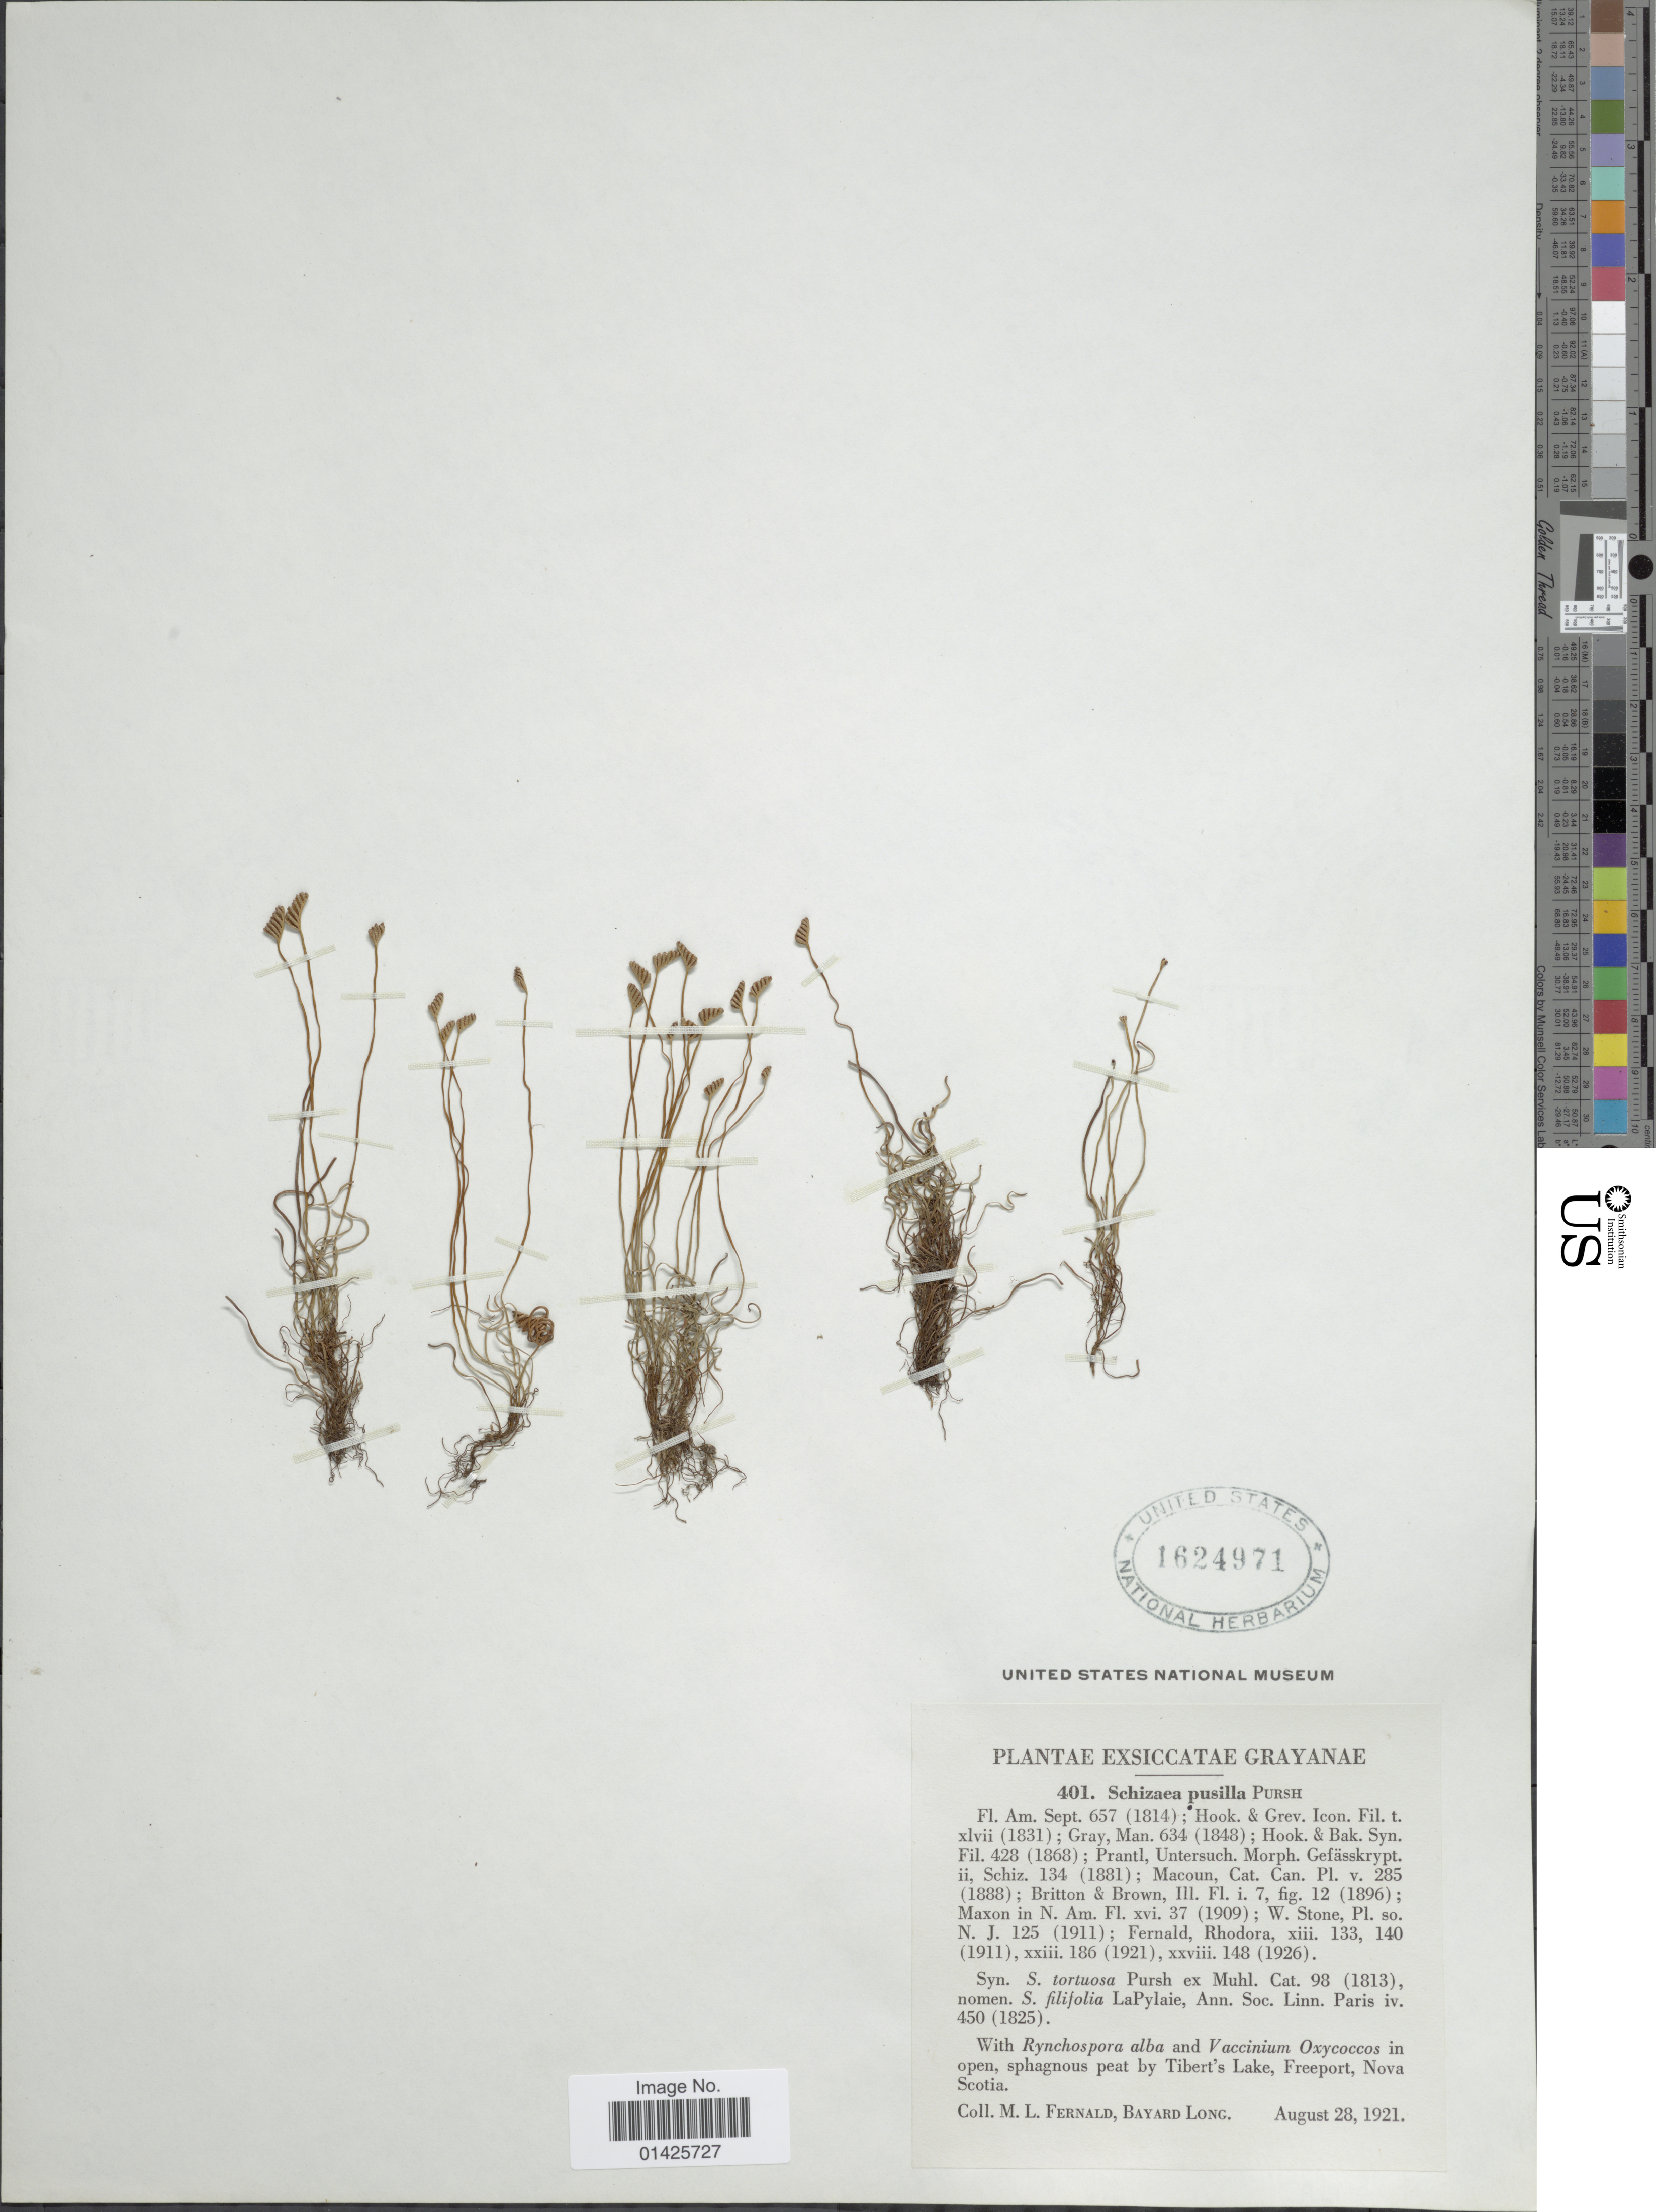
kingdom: Plantae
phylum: Tracheophyta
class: Polypodiopsida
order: Schizaeales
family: Schizaeaceae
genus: Schizaea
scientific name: Schizaea pusilla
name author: Pursh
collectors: M. L. Fernald & B. H. Long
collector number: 401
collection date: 1921-08-28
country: Canada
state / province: Nova Scotia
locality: In open, sphagnous peat by Tilbert's Lake, Freeport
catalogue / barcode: US 1624971